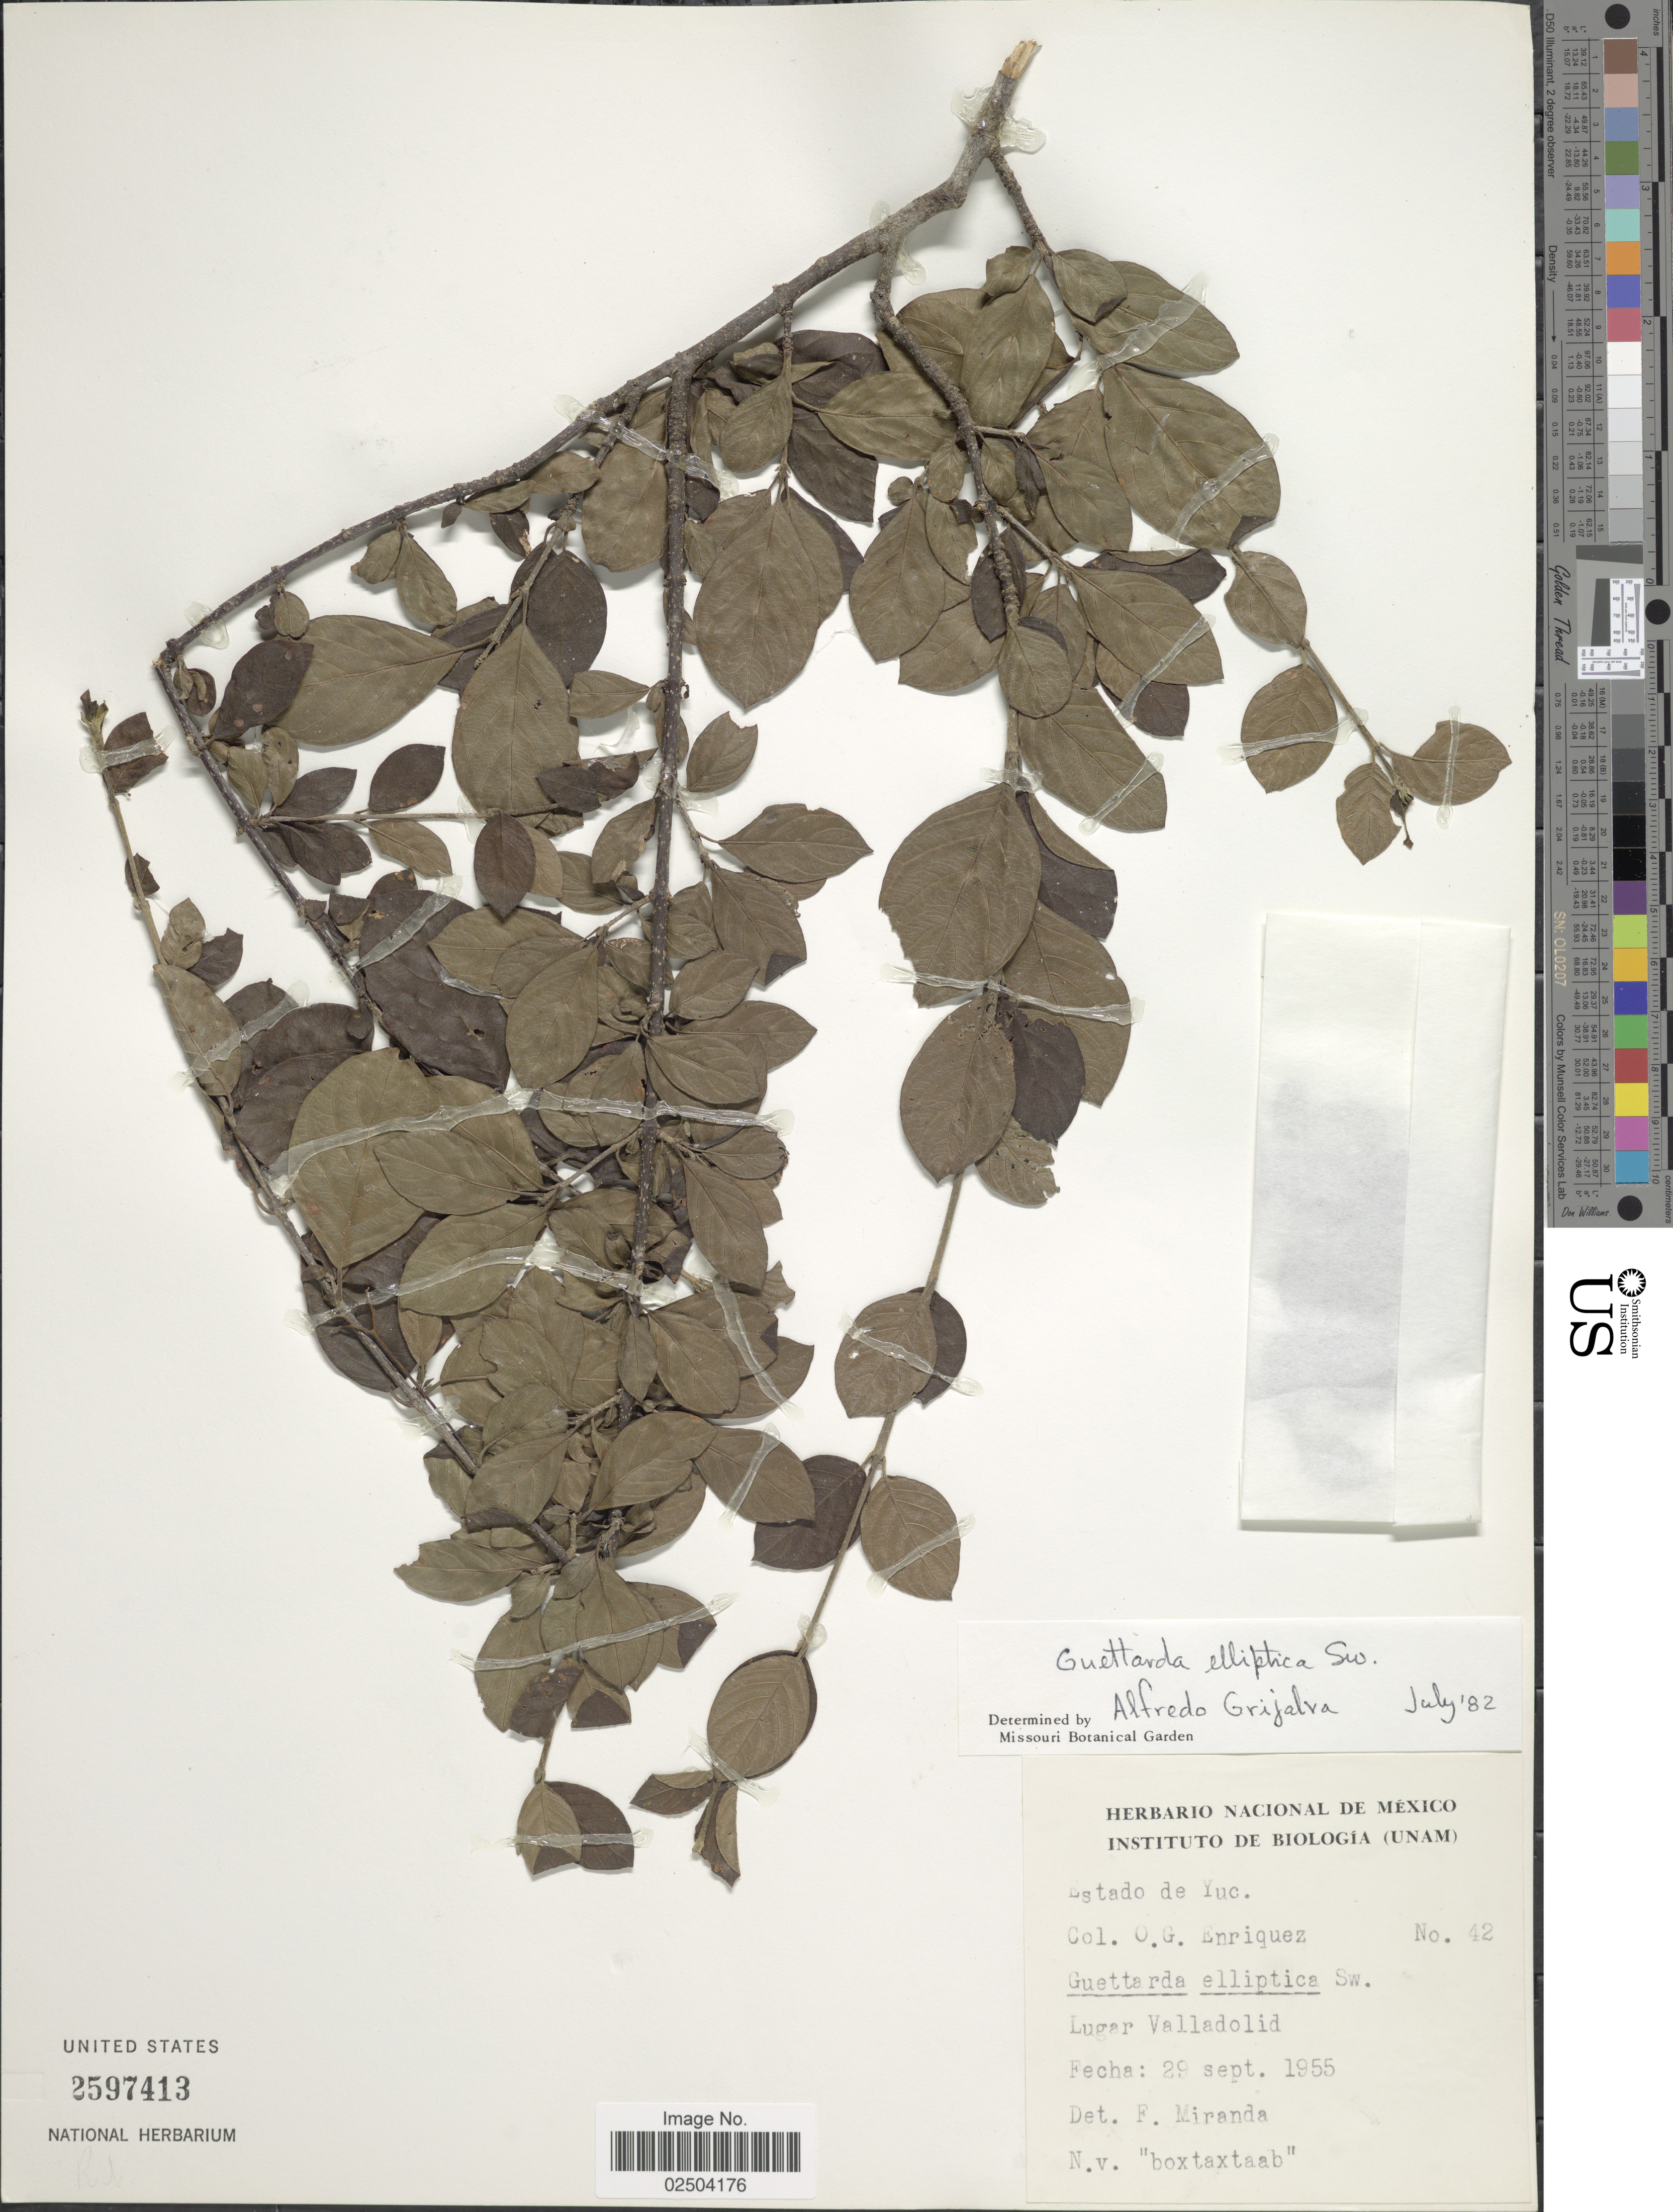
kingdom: Plantae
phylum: Tracheophyta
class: Magnoliopsida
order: Gentianales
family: Rubiaceae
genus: Guettarda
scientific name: Guettarda elliptica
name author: Sw.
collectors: O. Enriquez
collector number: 42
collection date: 1955-09-29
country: Mexico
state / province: Yucatán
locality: Estado de yuc. Valladolid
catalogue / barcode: US 2597413